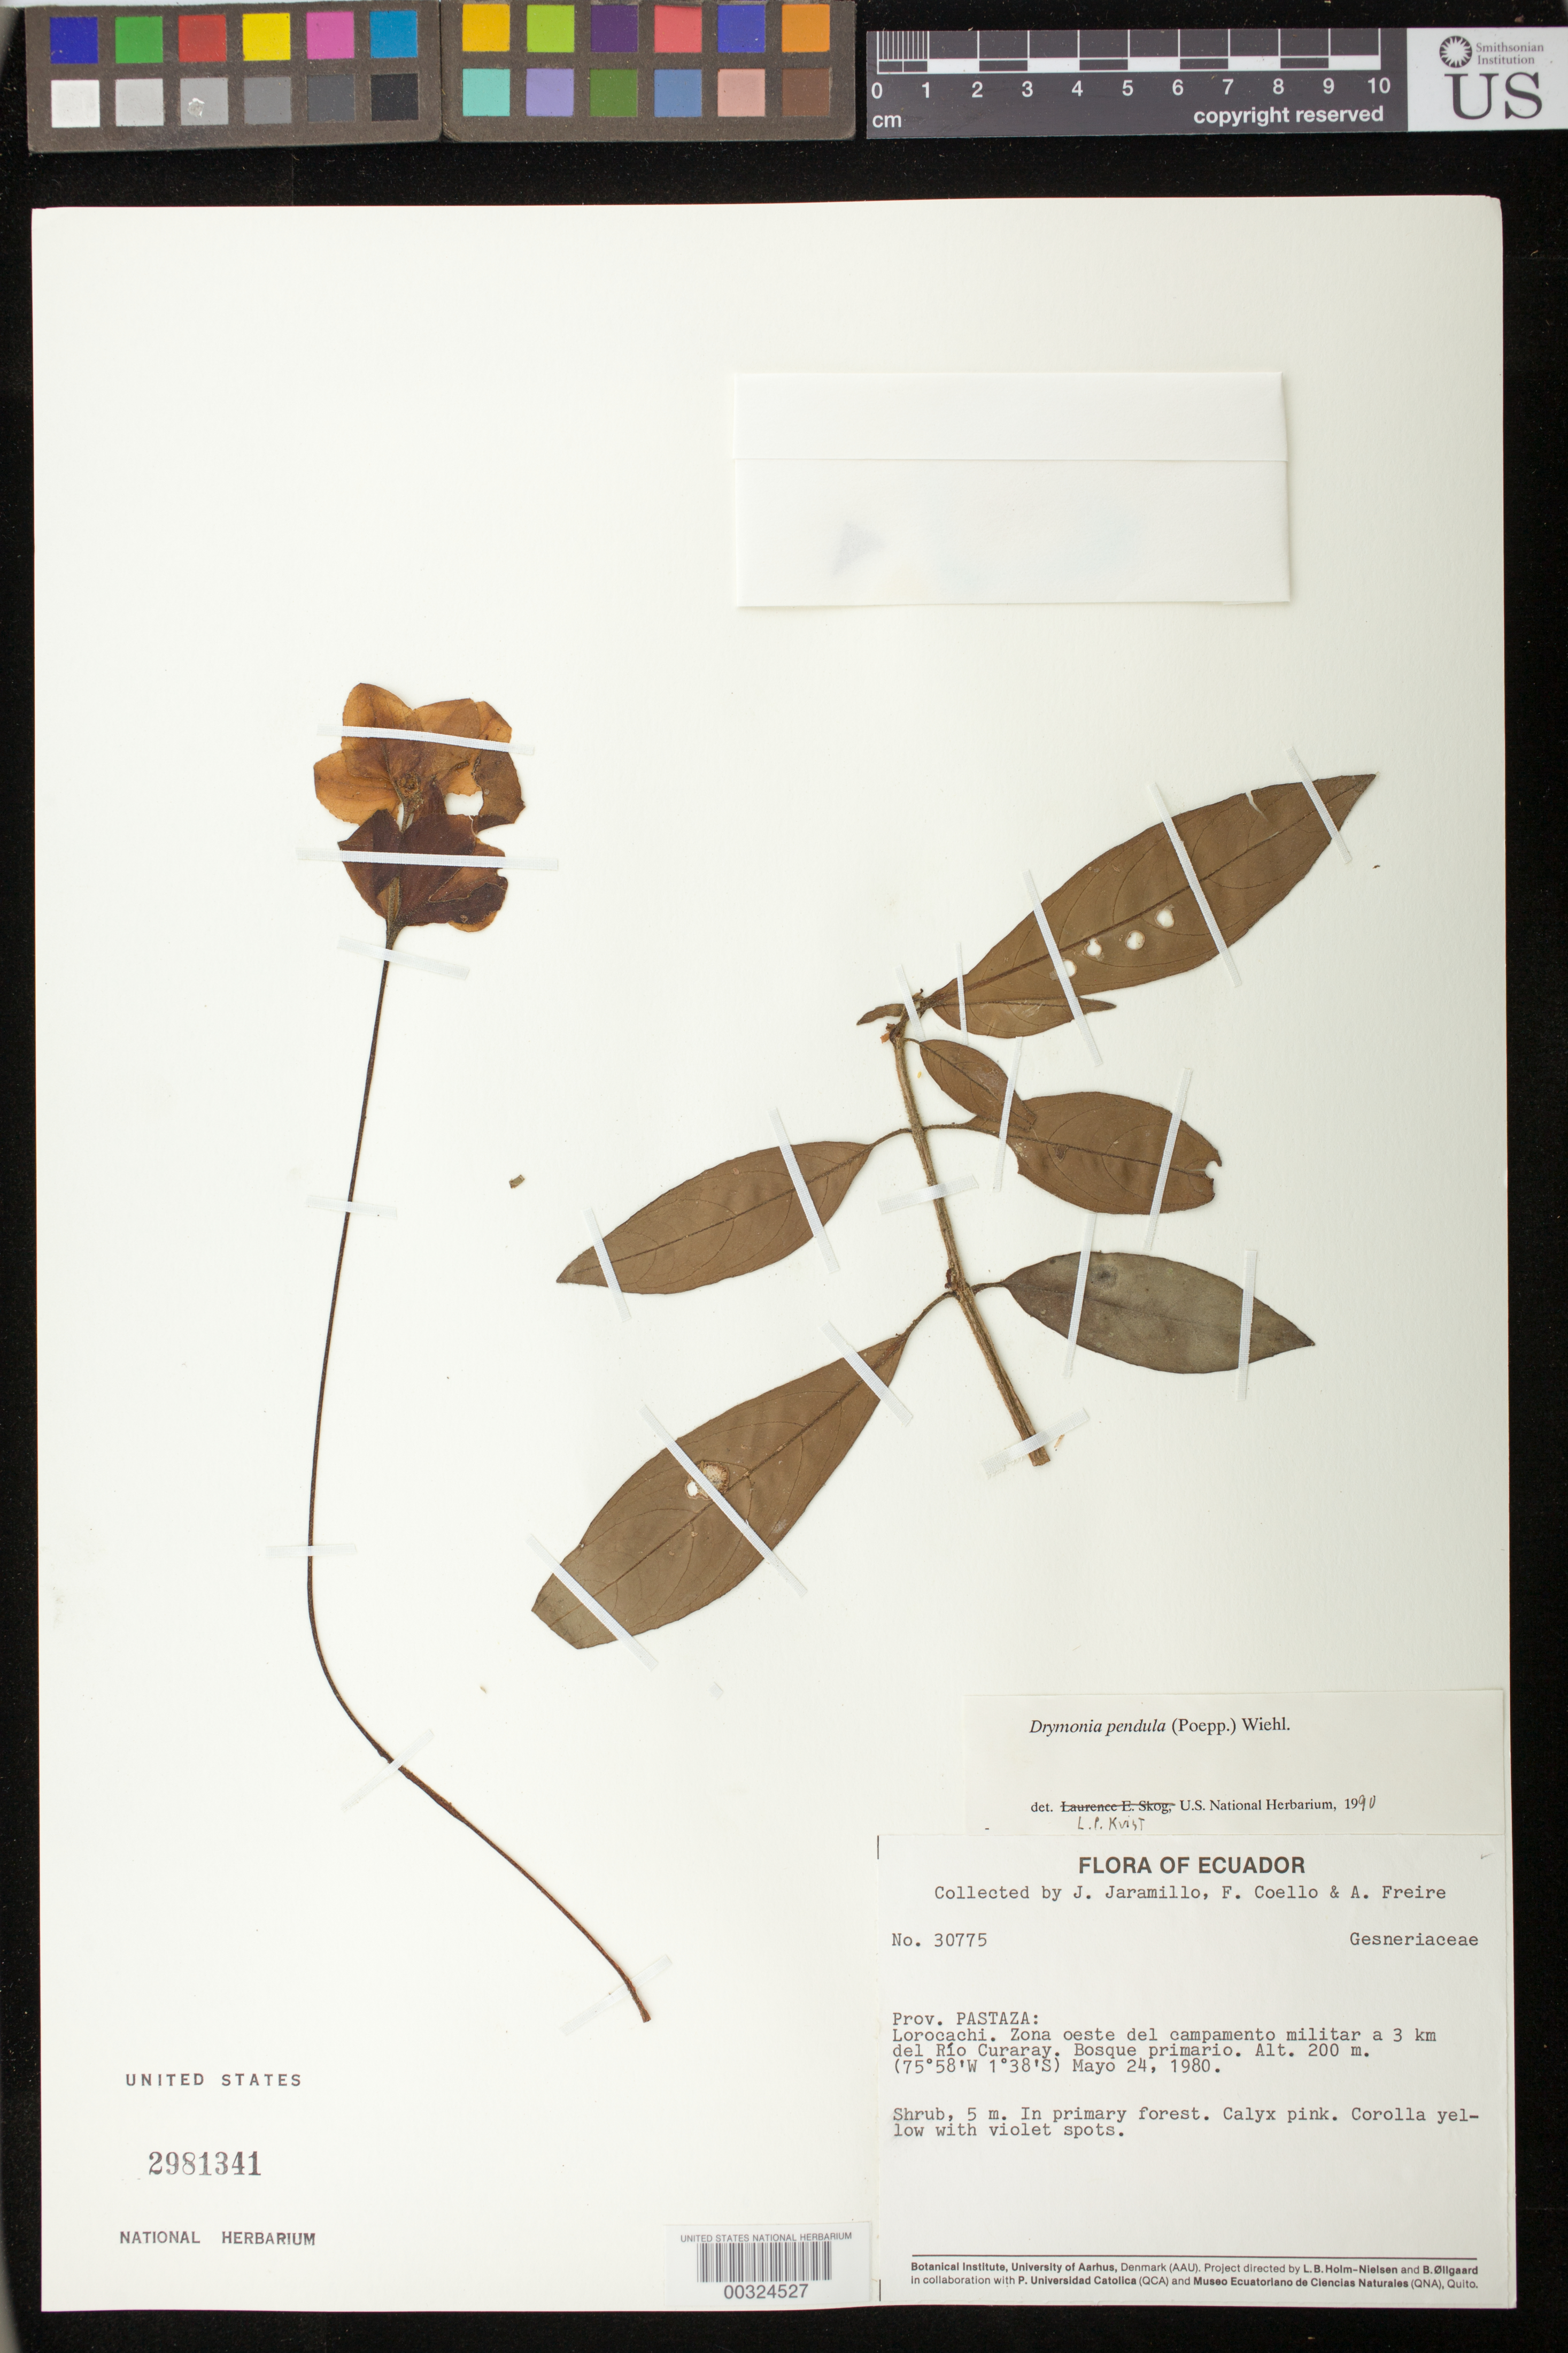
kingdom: Plantae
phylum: Tracheophyta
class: Magnoliopsida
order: Lamiales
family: Gesneriaceae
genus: Drymonia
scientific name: Drymonia pendula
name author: (Poepp.) Wiehler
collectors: J. L. Jaramillo, F. Coello & A. Freire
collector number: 30775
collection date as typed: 24 May 1980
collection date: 1980-05-24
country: Ecuador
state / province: Pastaza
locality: Lorocachi, zone W of the military camp to 3 km from Rio Curaray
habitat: Primary forest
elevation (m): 200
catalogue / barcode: US 2981341